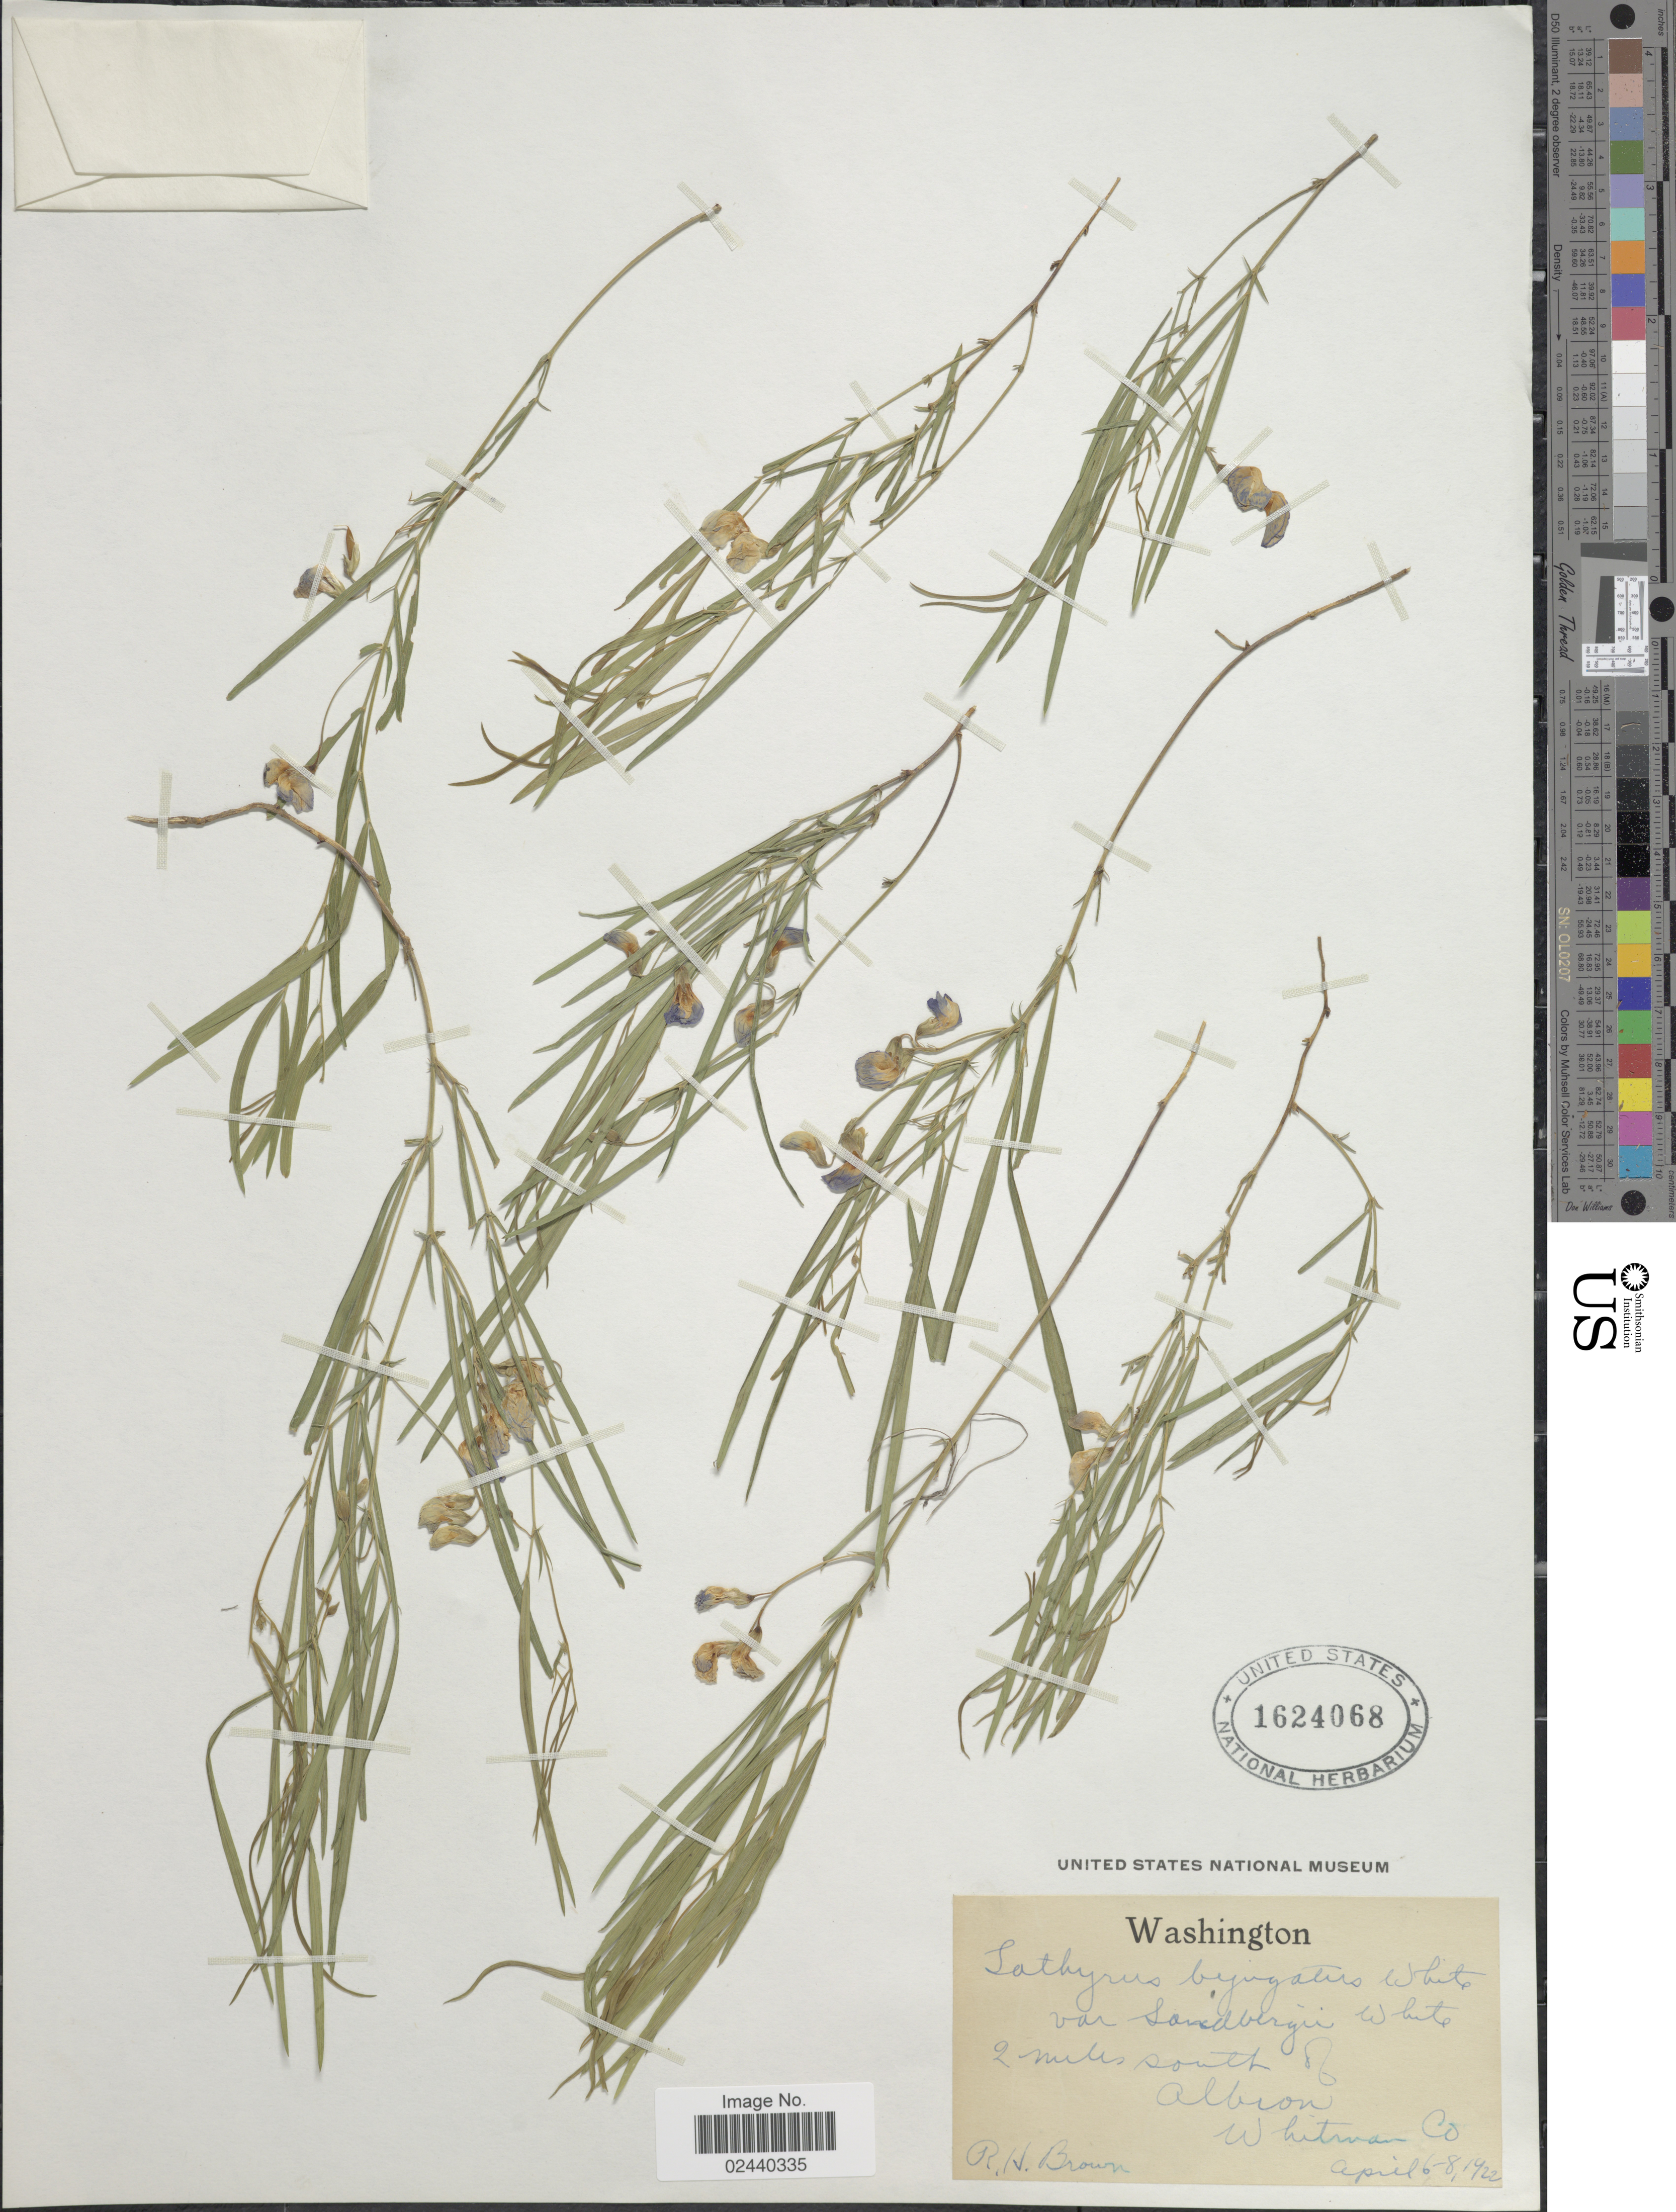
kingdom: Plantae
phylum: Tracheophyta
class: Magnoliopsida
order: Fabales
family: Fabaceae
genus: Lathyrus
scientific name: Lathyrus bijugatus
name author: T.G. White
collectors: R. Brown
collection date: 1922-04-06/1922-04-08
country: United States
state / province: Washington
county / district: Whitman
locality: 2 miles south of Abion, Whitman Co.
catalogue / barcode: US 1624068